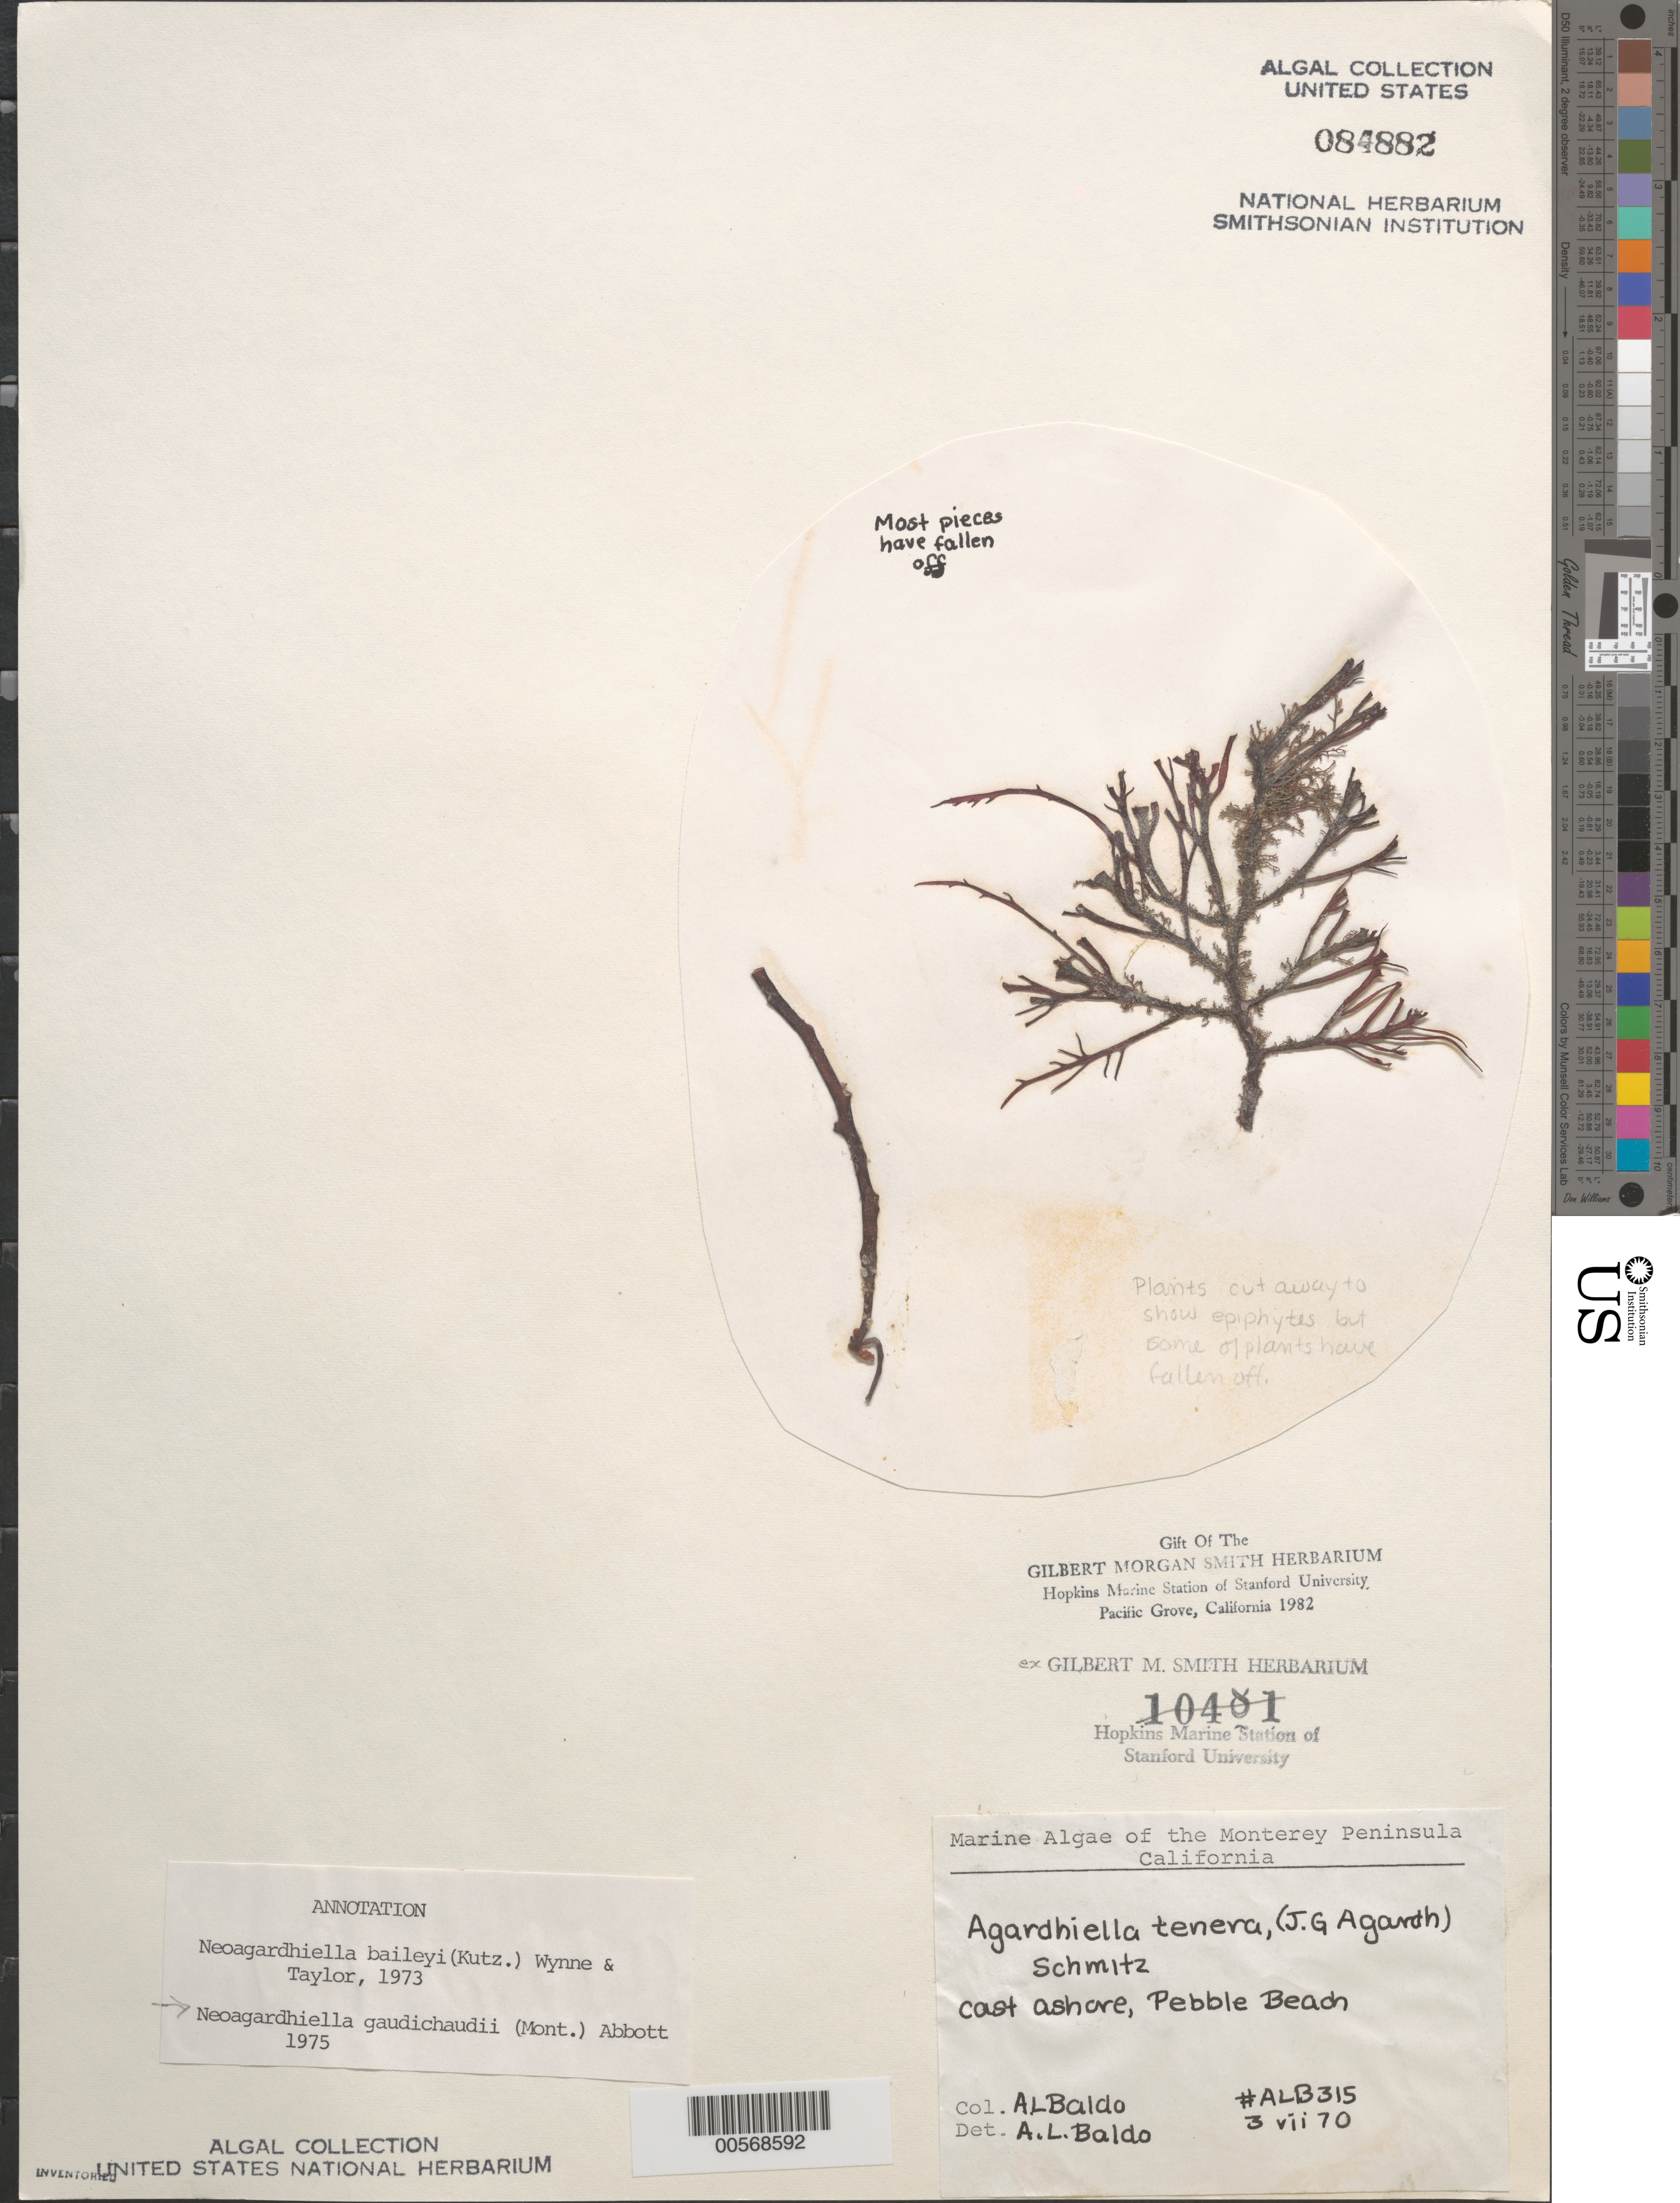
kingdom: Plantae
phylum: Rhodophyta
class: Florideophyceae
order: Gigartinales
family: Solieriaceae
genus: Sarcodiotheca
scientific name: Sarcodiotheca gaudichaudii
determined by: Algae name updating Project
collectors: A. Baldo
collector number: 315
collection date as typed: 03 Jul 1970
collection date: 1970-07-03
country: United States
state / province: California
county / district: Monterey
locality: Pebble Beach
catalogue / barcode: US 84882